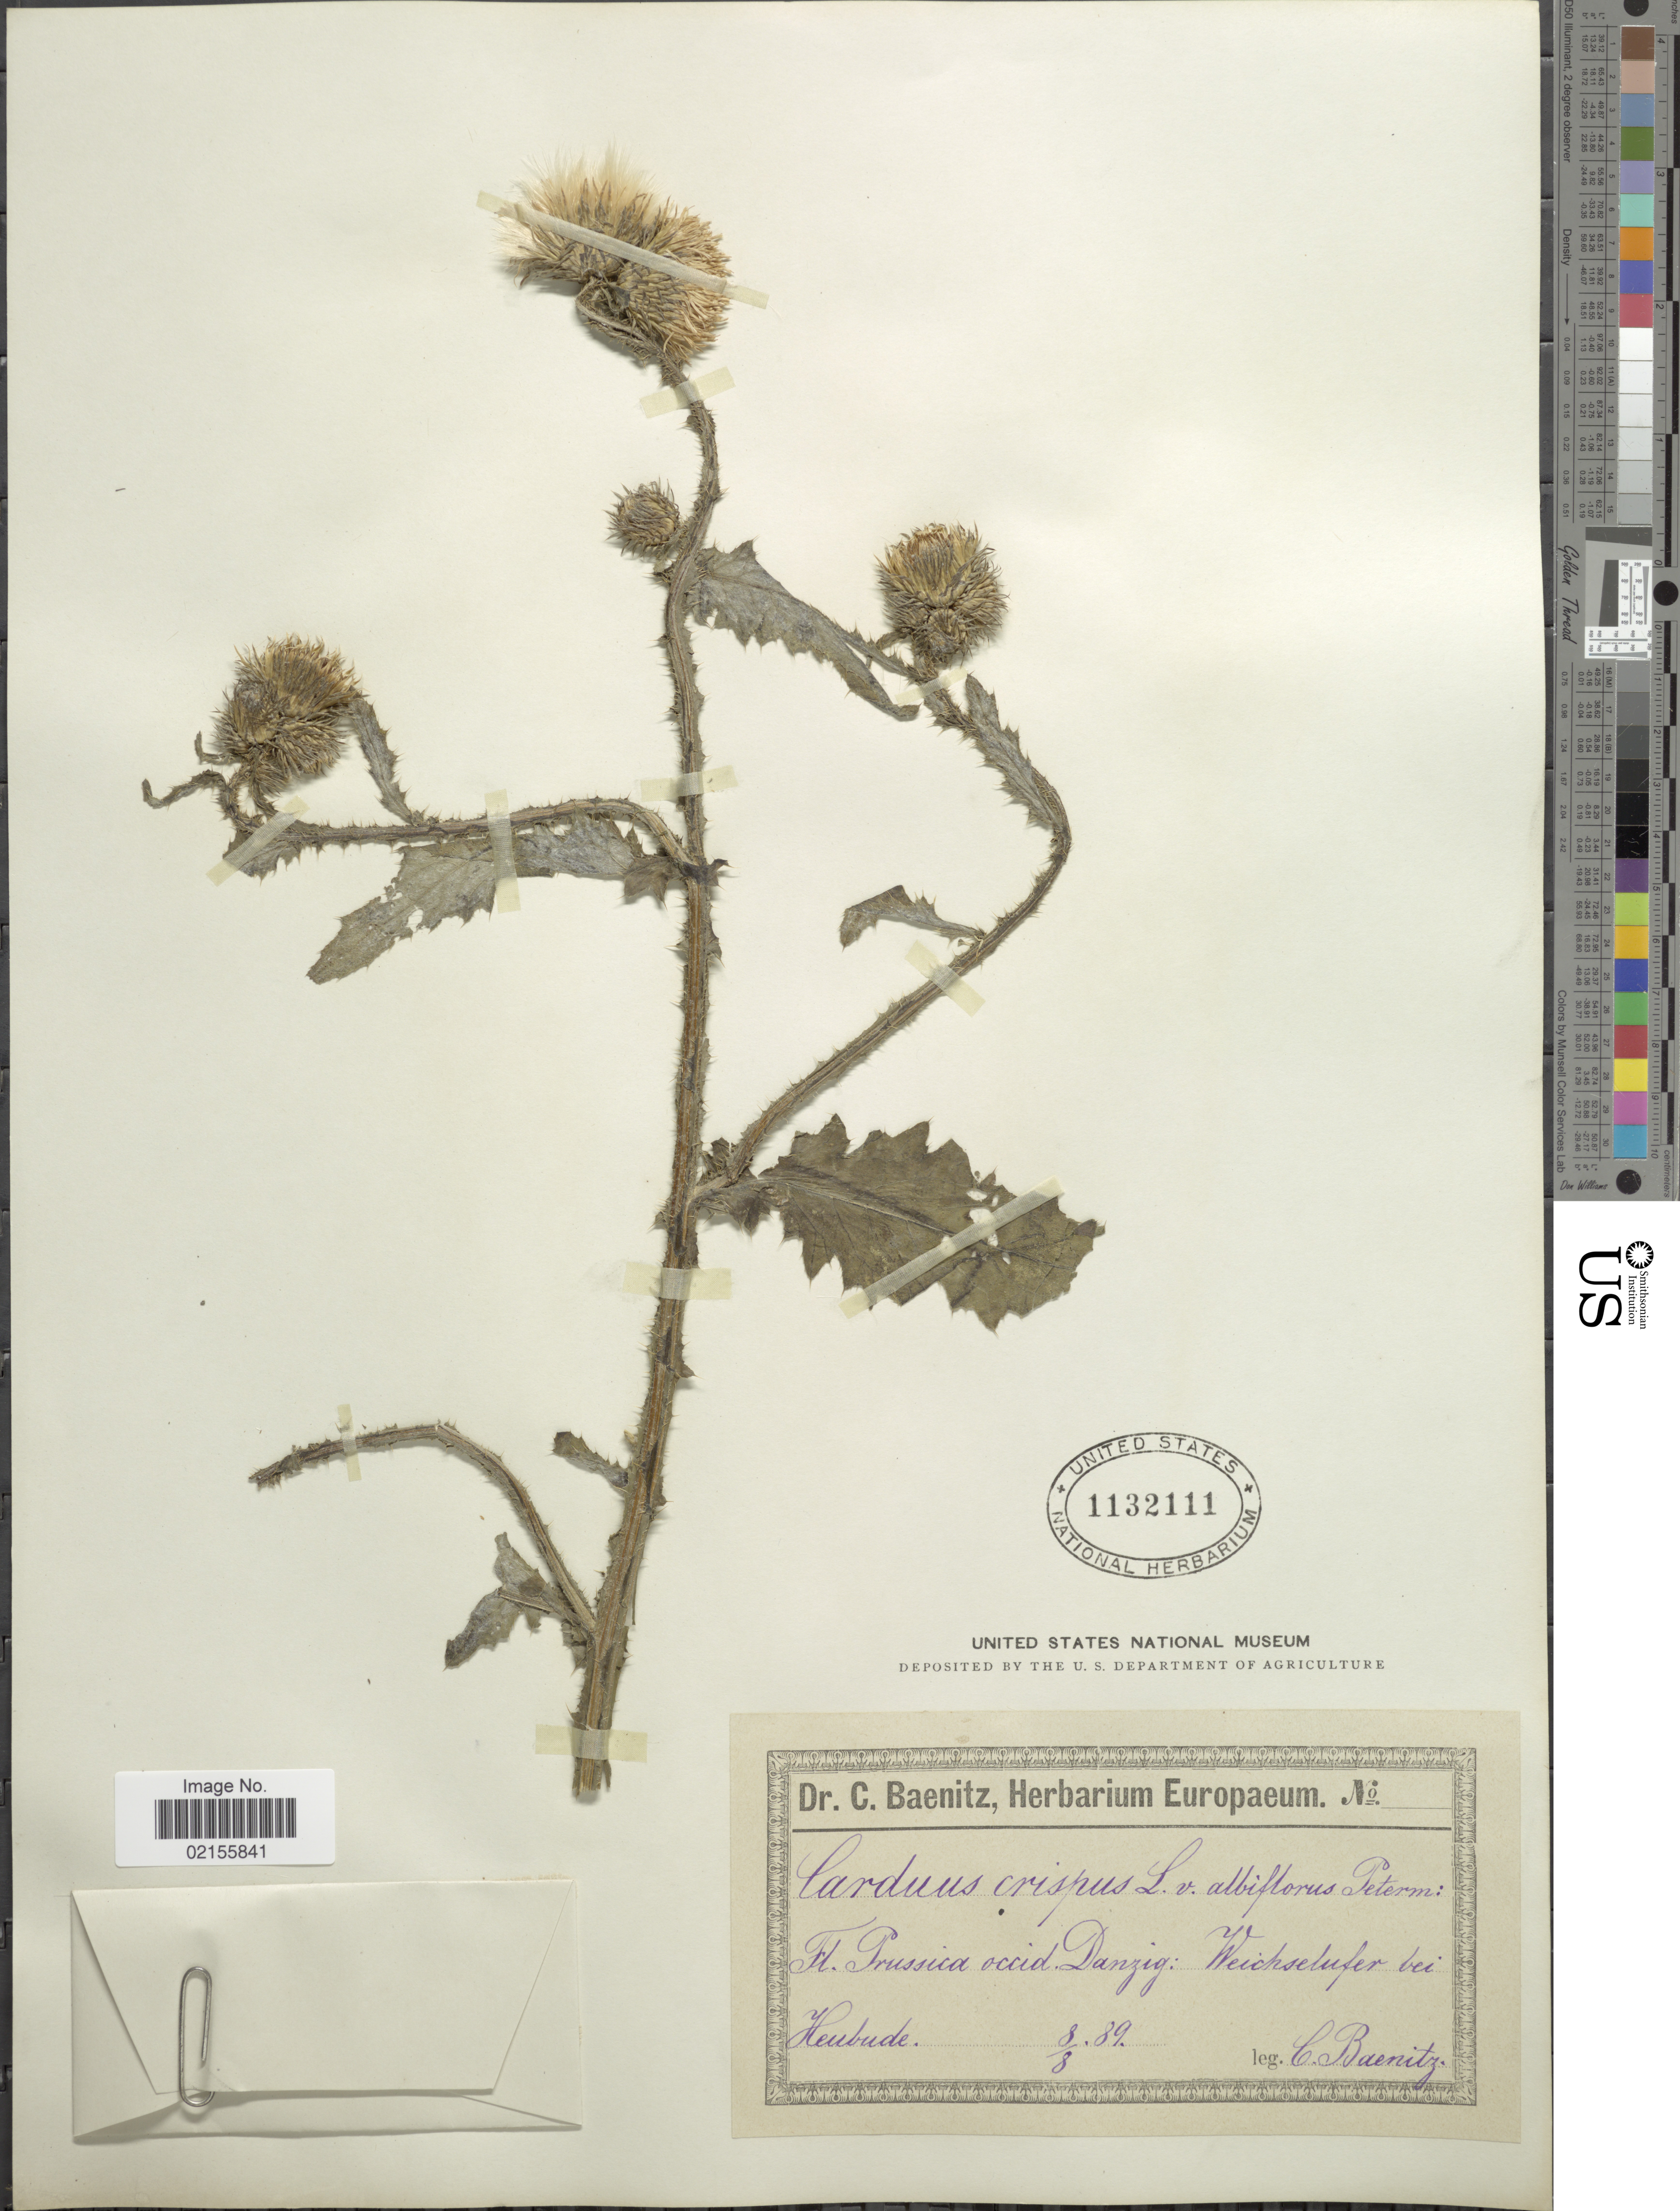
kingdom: Plantae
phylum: Tracheophyta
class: Magnoliopsida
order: Asterales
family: Asteraceae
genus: Carduus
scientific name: Carduus crispus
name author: L.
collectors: C. G. Baenitz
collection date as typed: Transcribed d/m/y: 8/8/89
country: Poland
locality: Fl frussica occid Danzig: Weichselufer bei Heubude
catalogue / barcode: US 1132111